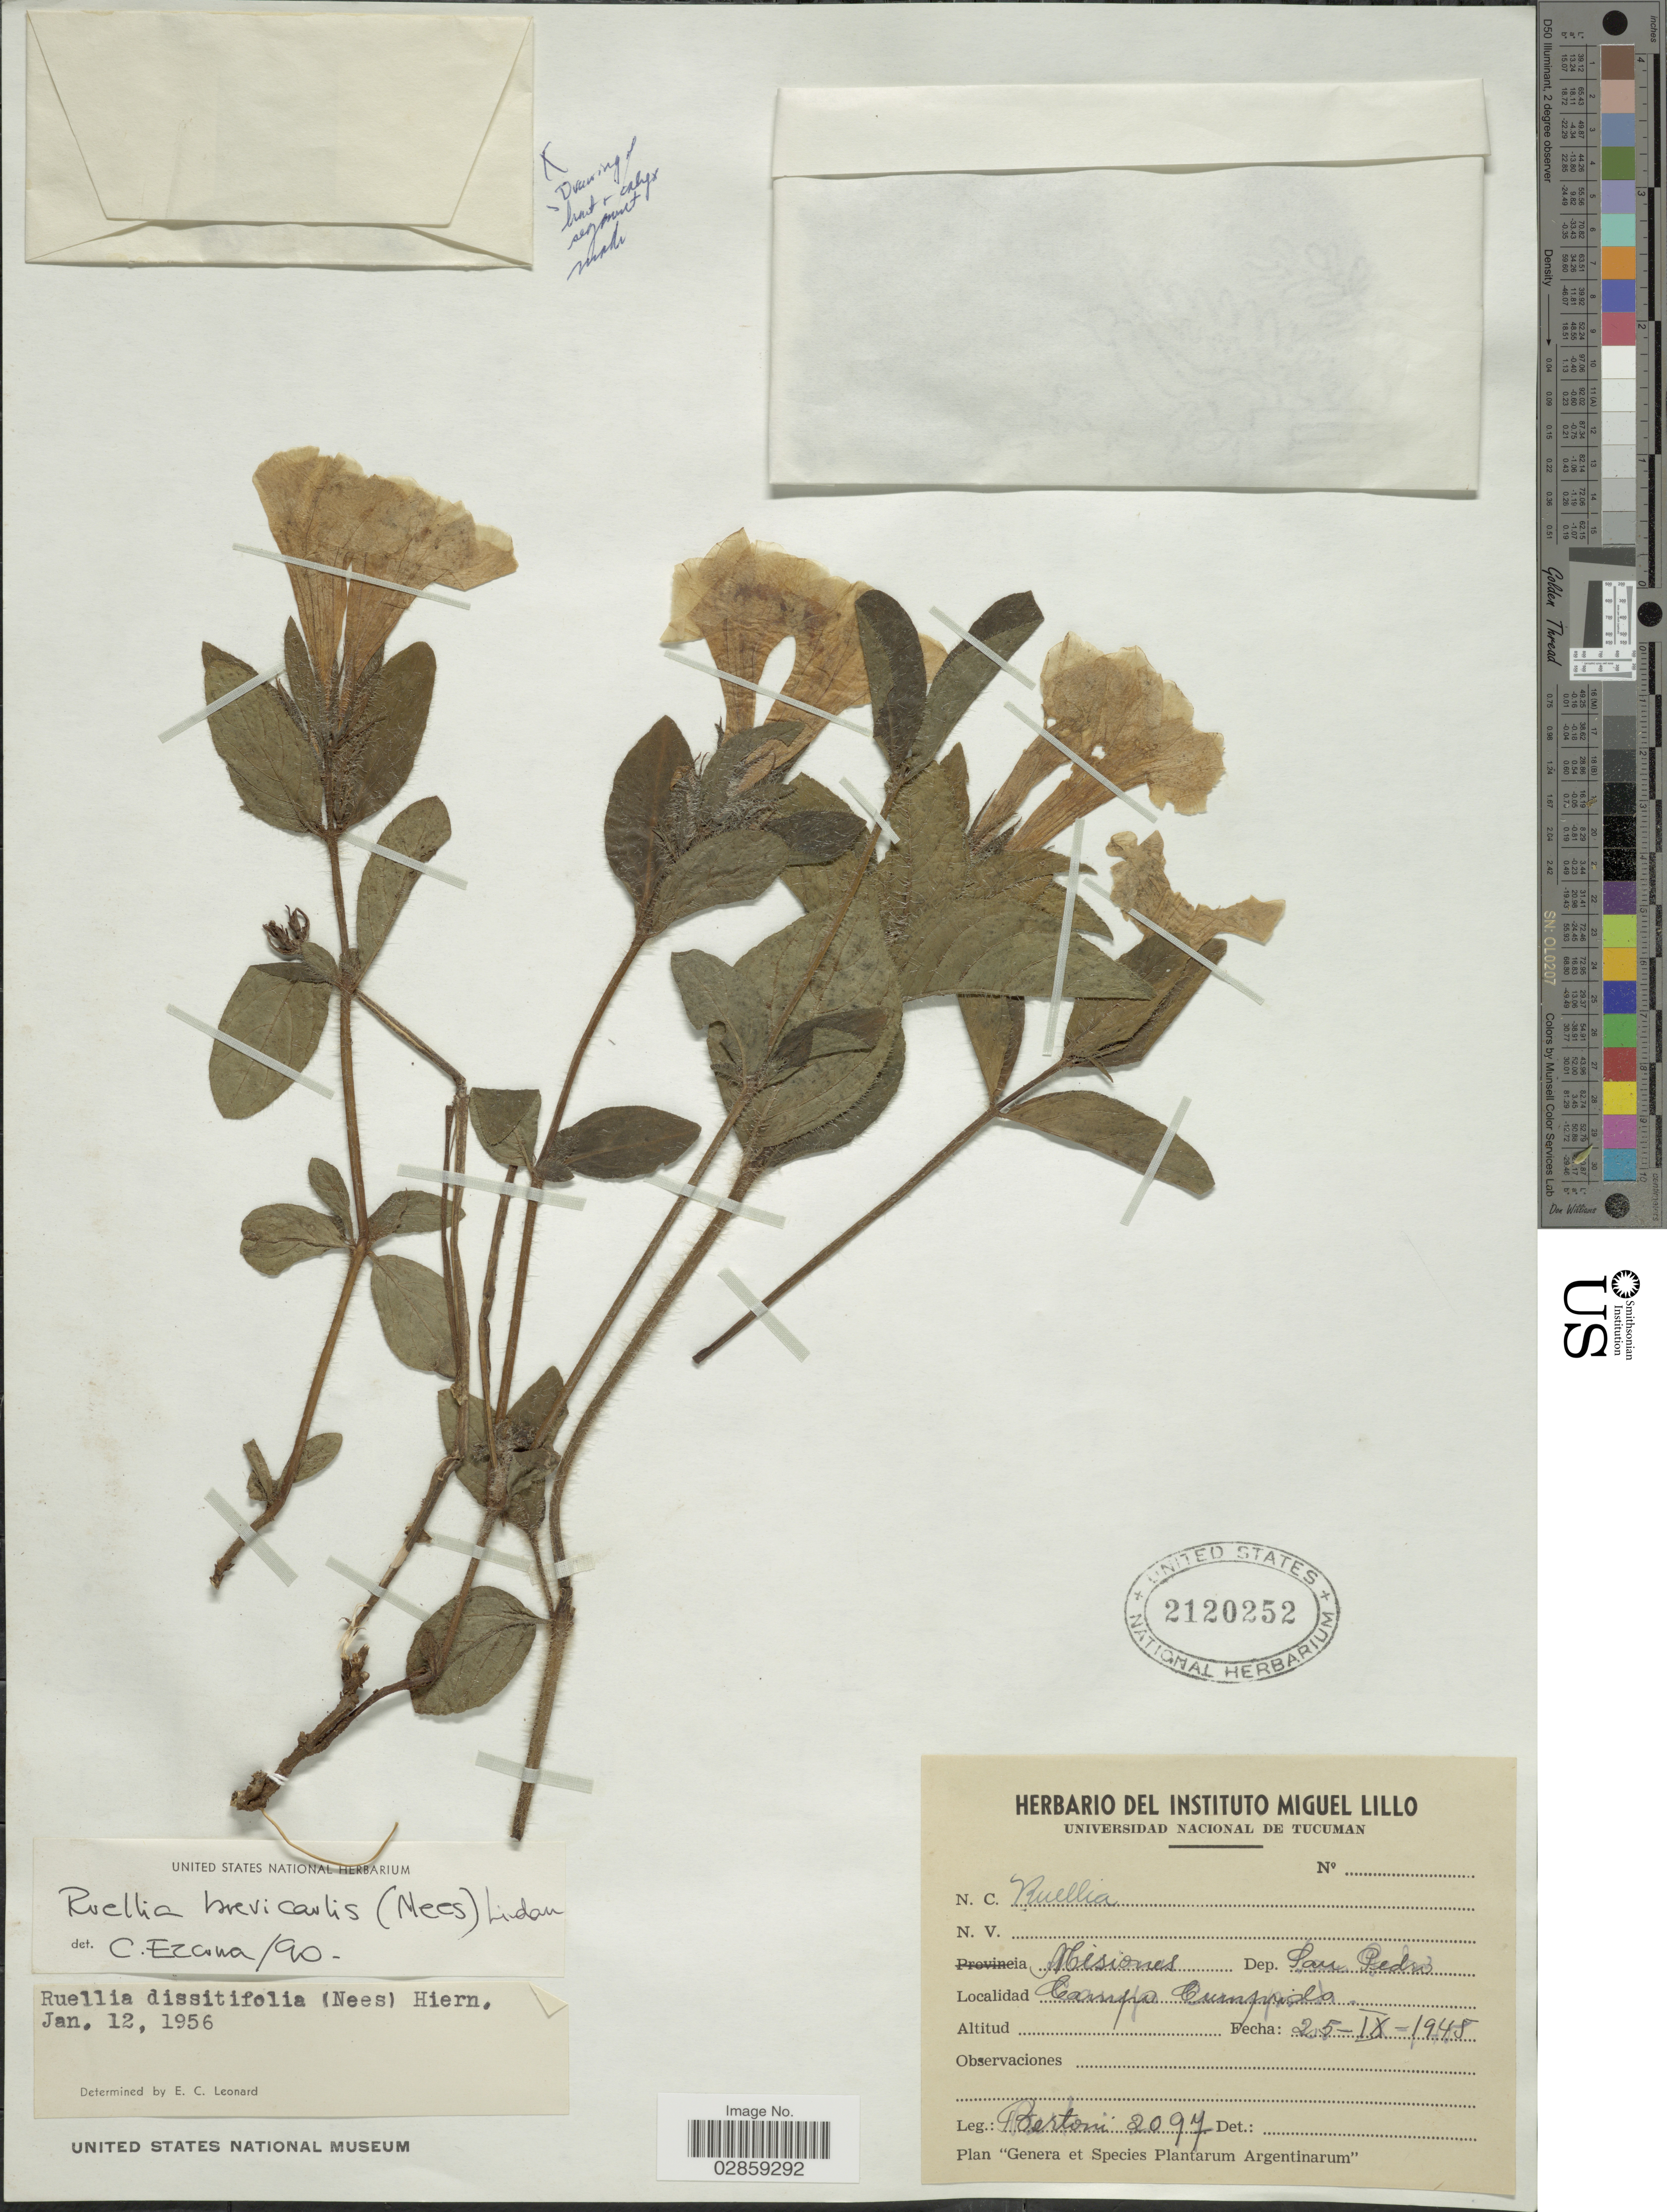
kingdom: Plantae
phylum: Tracheophyta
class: Magnoliopsida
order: Lamiales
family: Acanthaceae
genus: Ruellia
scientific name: Ruellia brevicaulis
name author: Baker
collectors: -- Bertoni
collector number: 2097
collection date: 1945-09-25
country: Argentina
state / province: Misiones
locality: Dep. San Pedro, Camp Curnprido.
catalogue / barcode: US 2120252